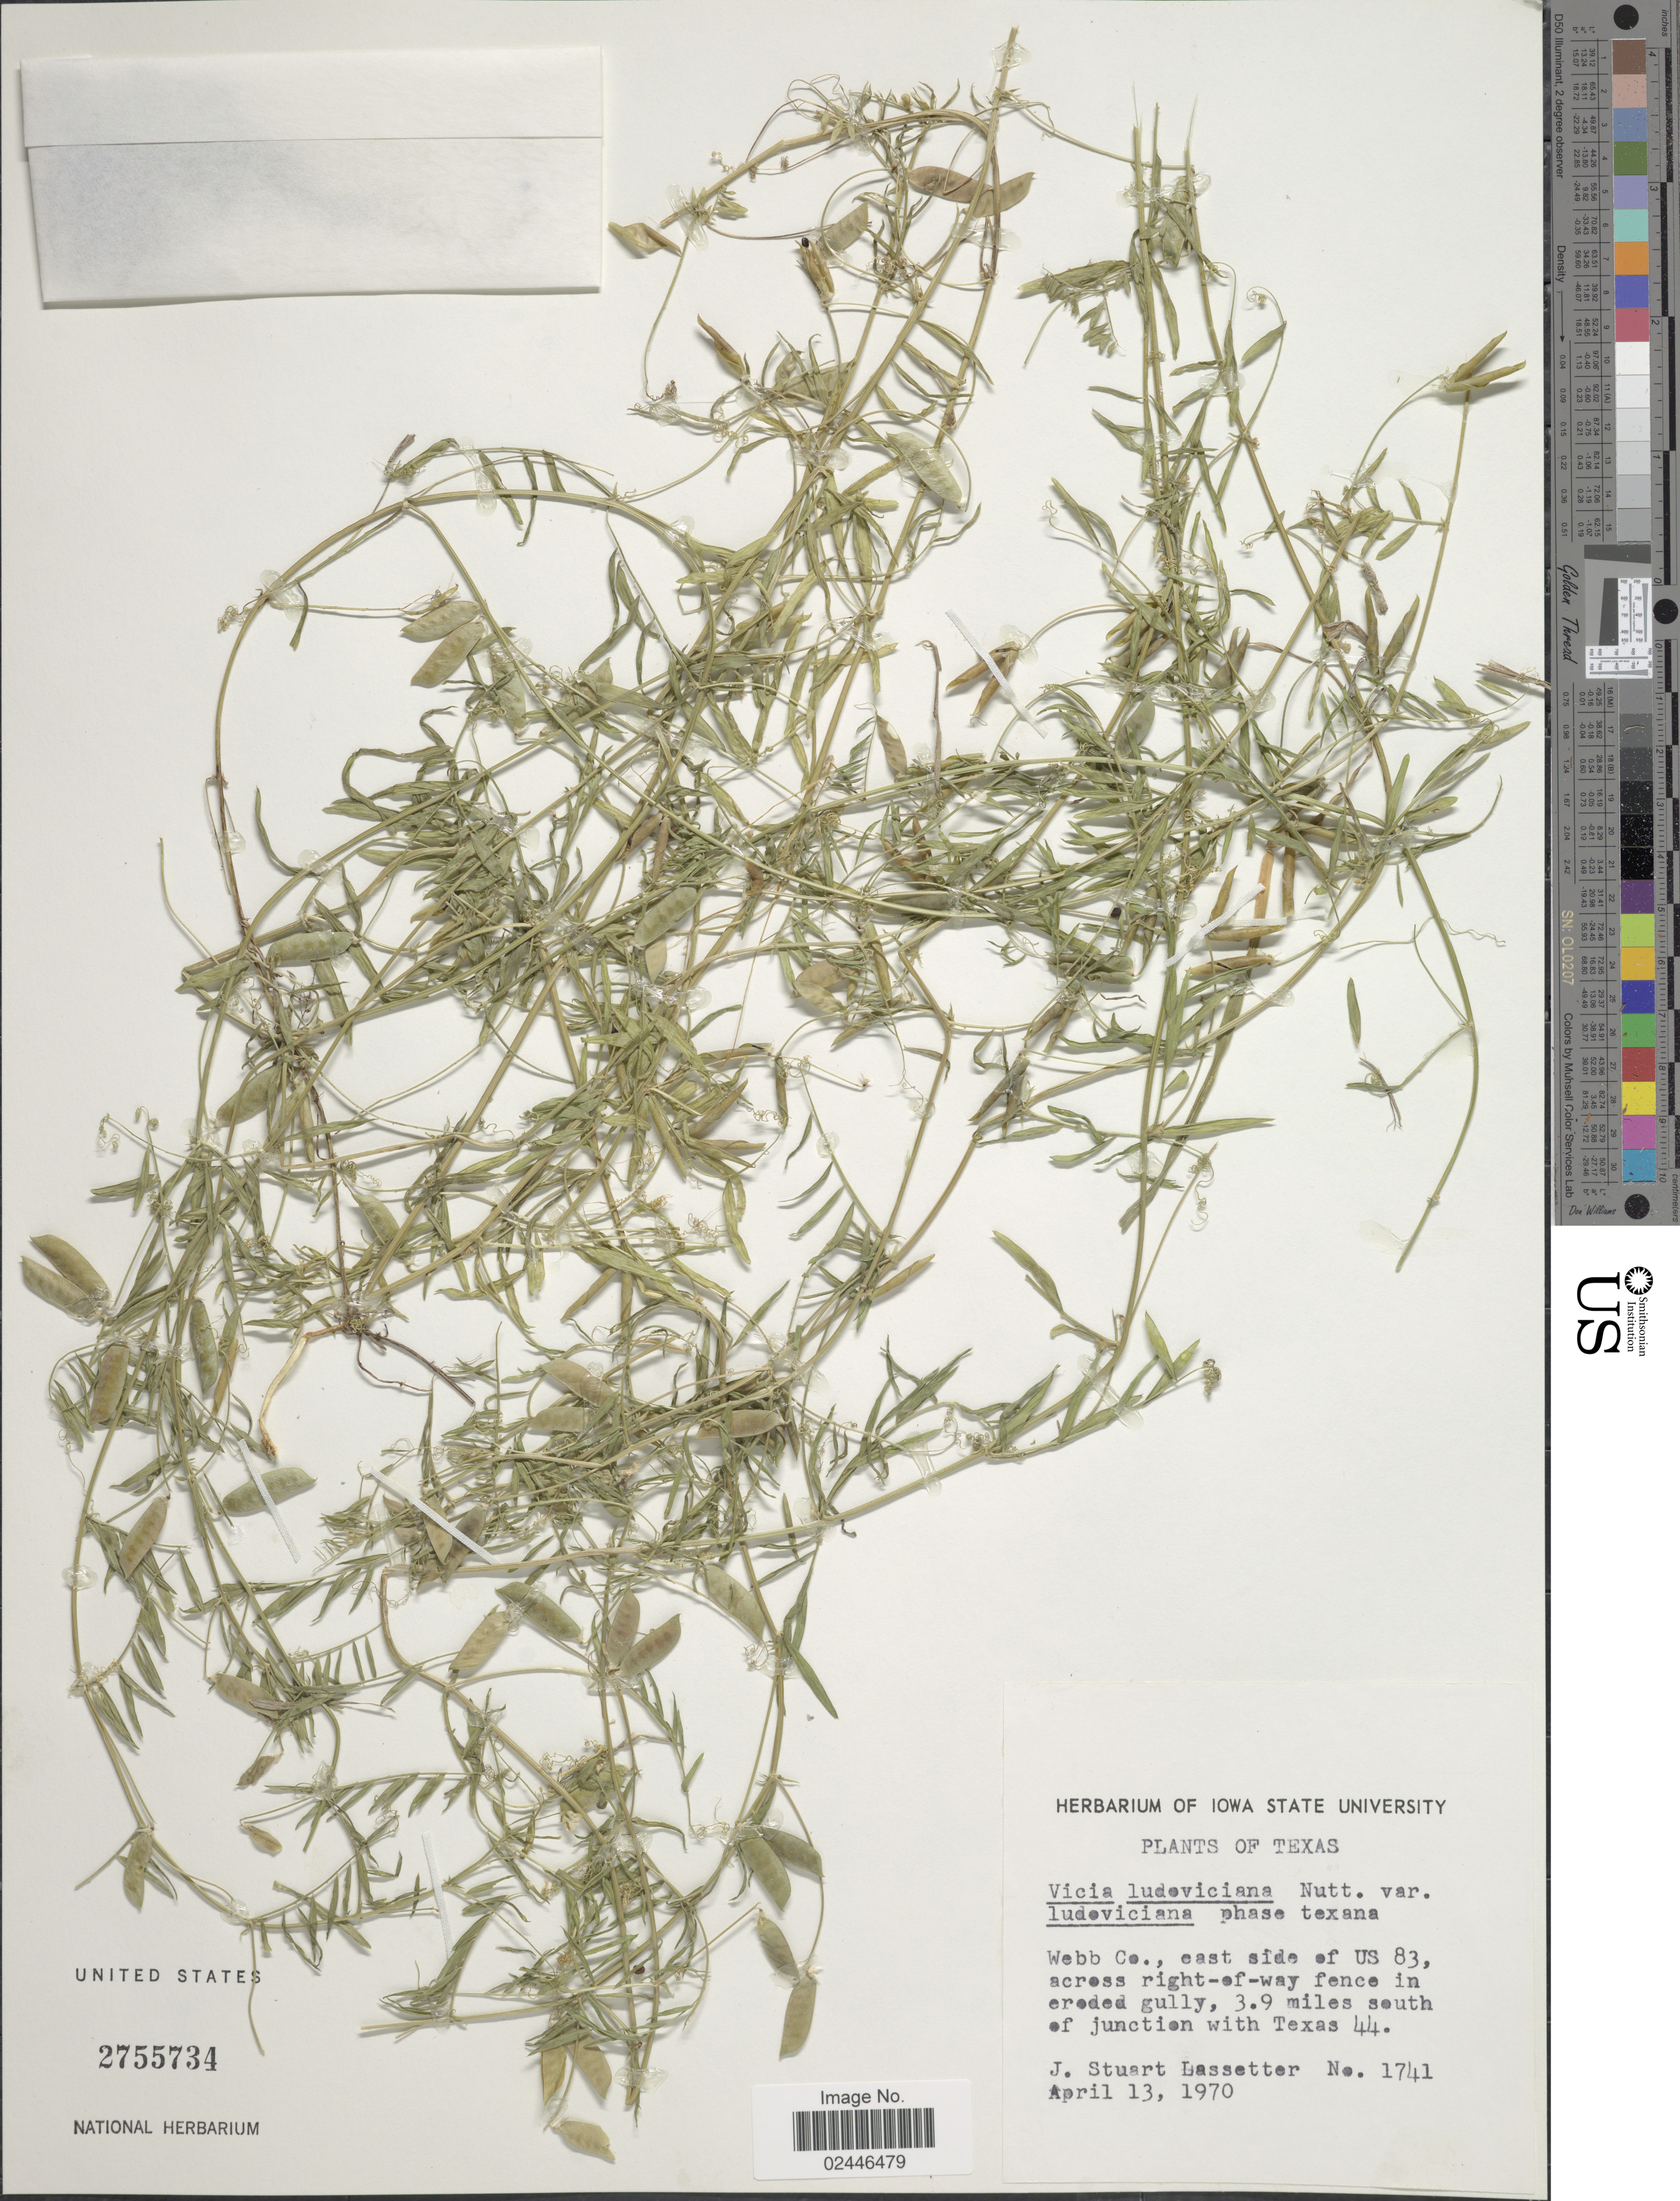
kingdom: Plantae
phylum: Tracheophyta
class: Magnoliopsida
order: Fabales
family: Fabaceae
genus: Vicia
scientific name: Vicia ludoviciana var. ludoviciana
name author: Nutt. ex Torr. & A. Gray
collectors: J. Lassetter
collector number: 1741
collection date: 1970-04-13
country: United States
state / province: Texas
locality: Webb Co., east side of US 83, across right-of-way- fence eroded gully, 3.9 miles south of junction with Texas 44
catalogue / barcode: US 2755734